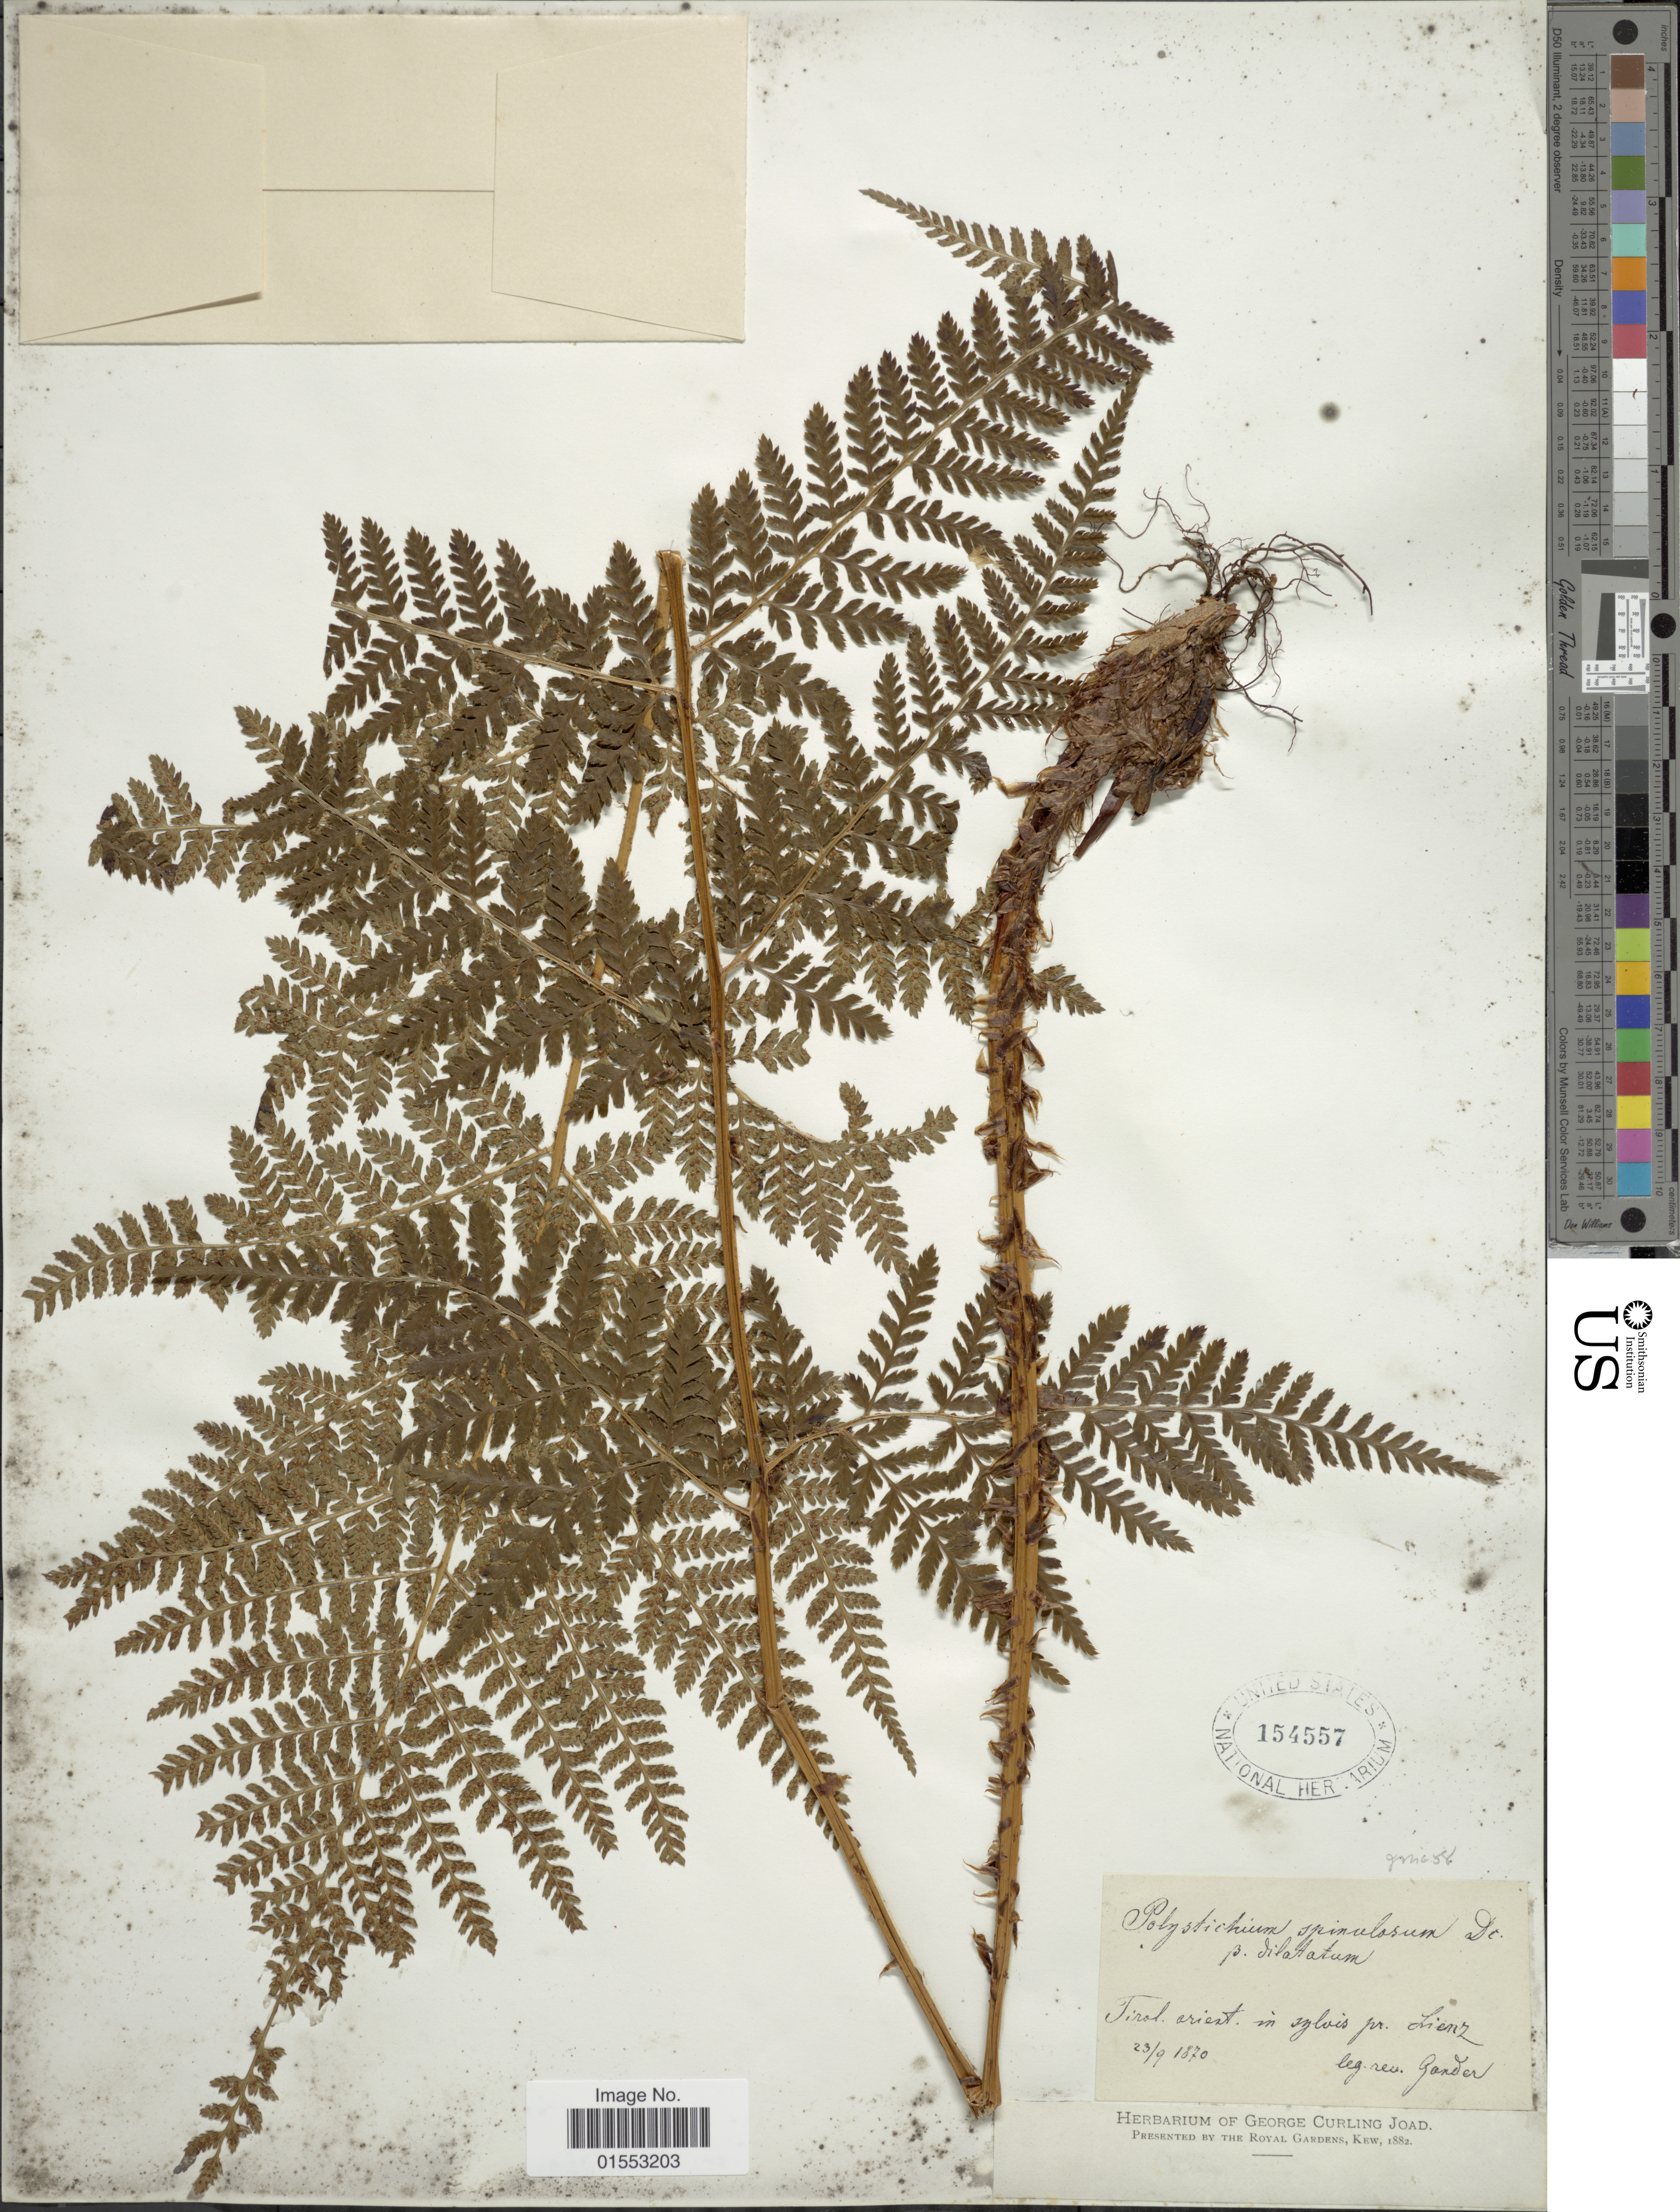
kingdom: Plantae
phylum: Tracheophyta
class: Polypodiopsida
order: Polypodiales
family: Dryopteridaceae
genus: Dryopteris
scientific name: Dryopteris dilatata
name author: (Hoffm.) A. Gray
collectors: -- Gander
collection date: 1870-09-23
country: Austria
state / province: Tirol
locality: In sylvis pr. Lienz [interpreted]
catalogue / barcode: US 154557